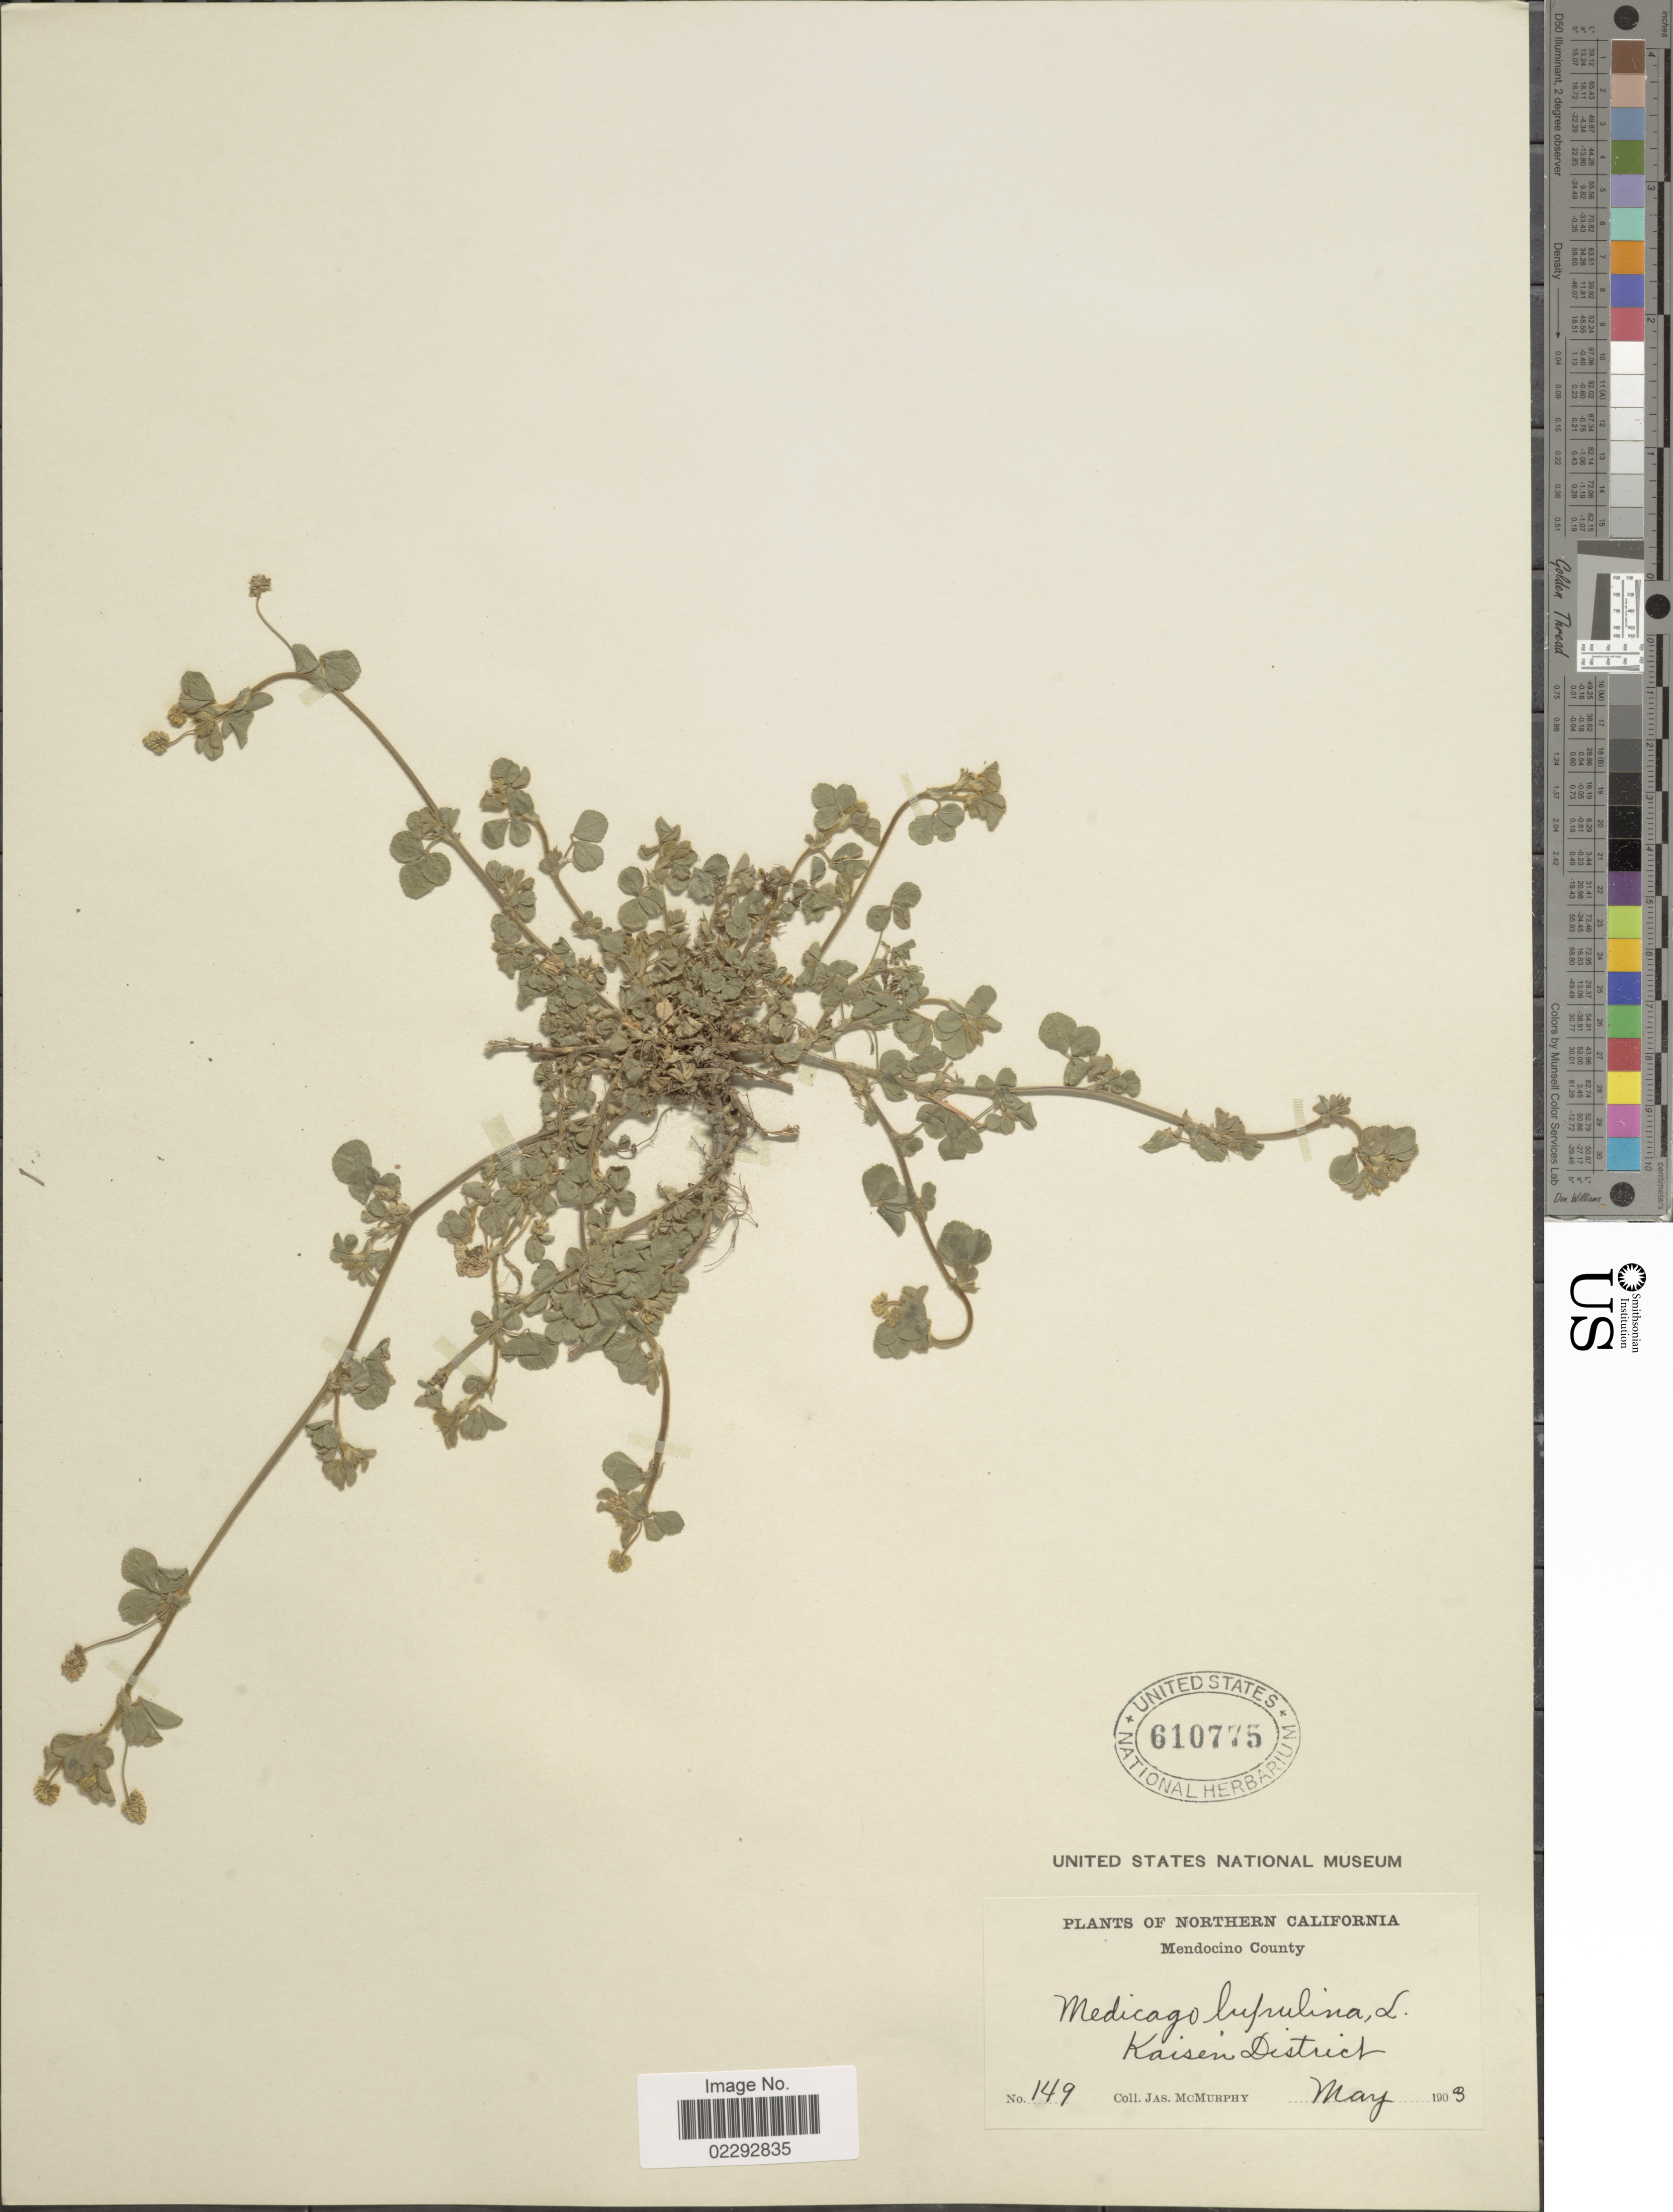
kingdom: Plantae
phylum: Tracheophyta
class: Magnoliopsida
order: Fabales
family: Fabaceae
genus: Medicago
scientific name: Medicago lupulina var. lupulina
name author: L.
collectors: J. MacMurphy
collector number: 149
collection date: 1903-05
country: United States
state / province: California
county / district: Mendocino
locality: Northern California, Medocino County, Kaisen District.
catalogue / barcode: US 610775